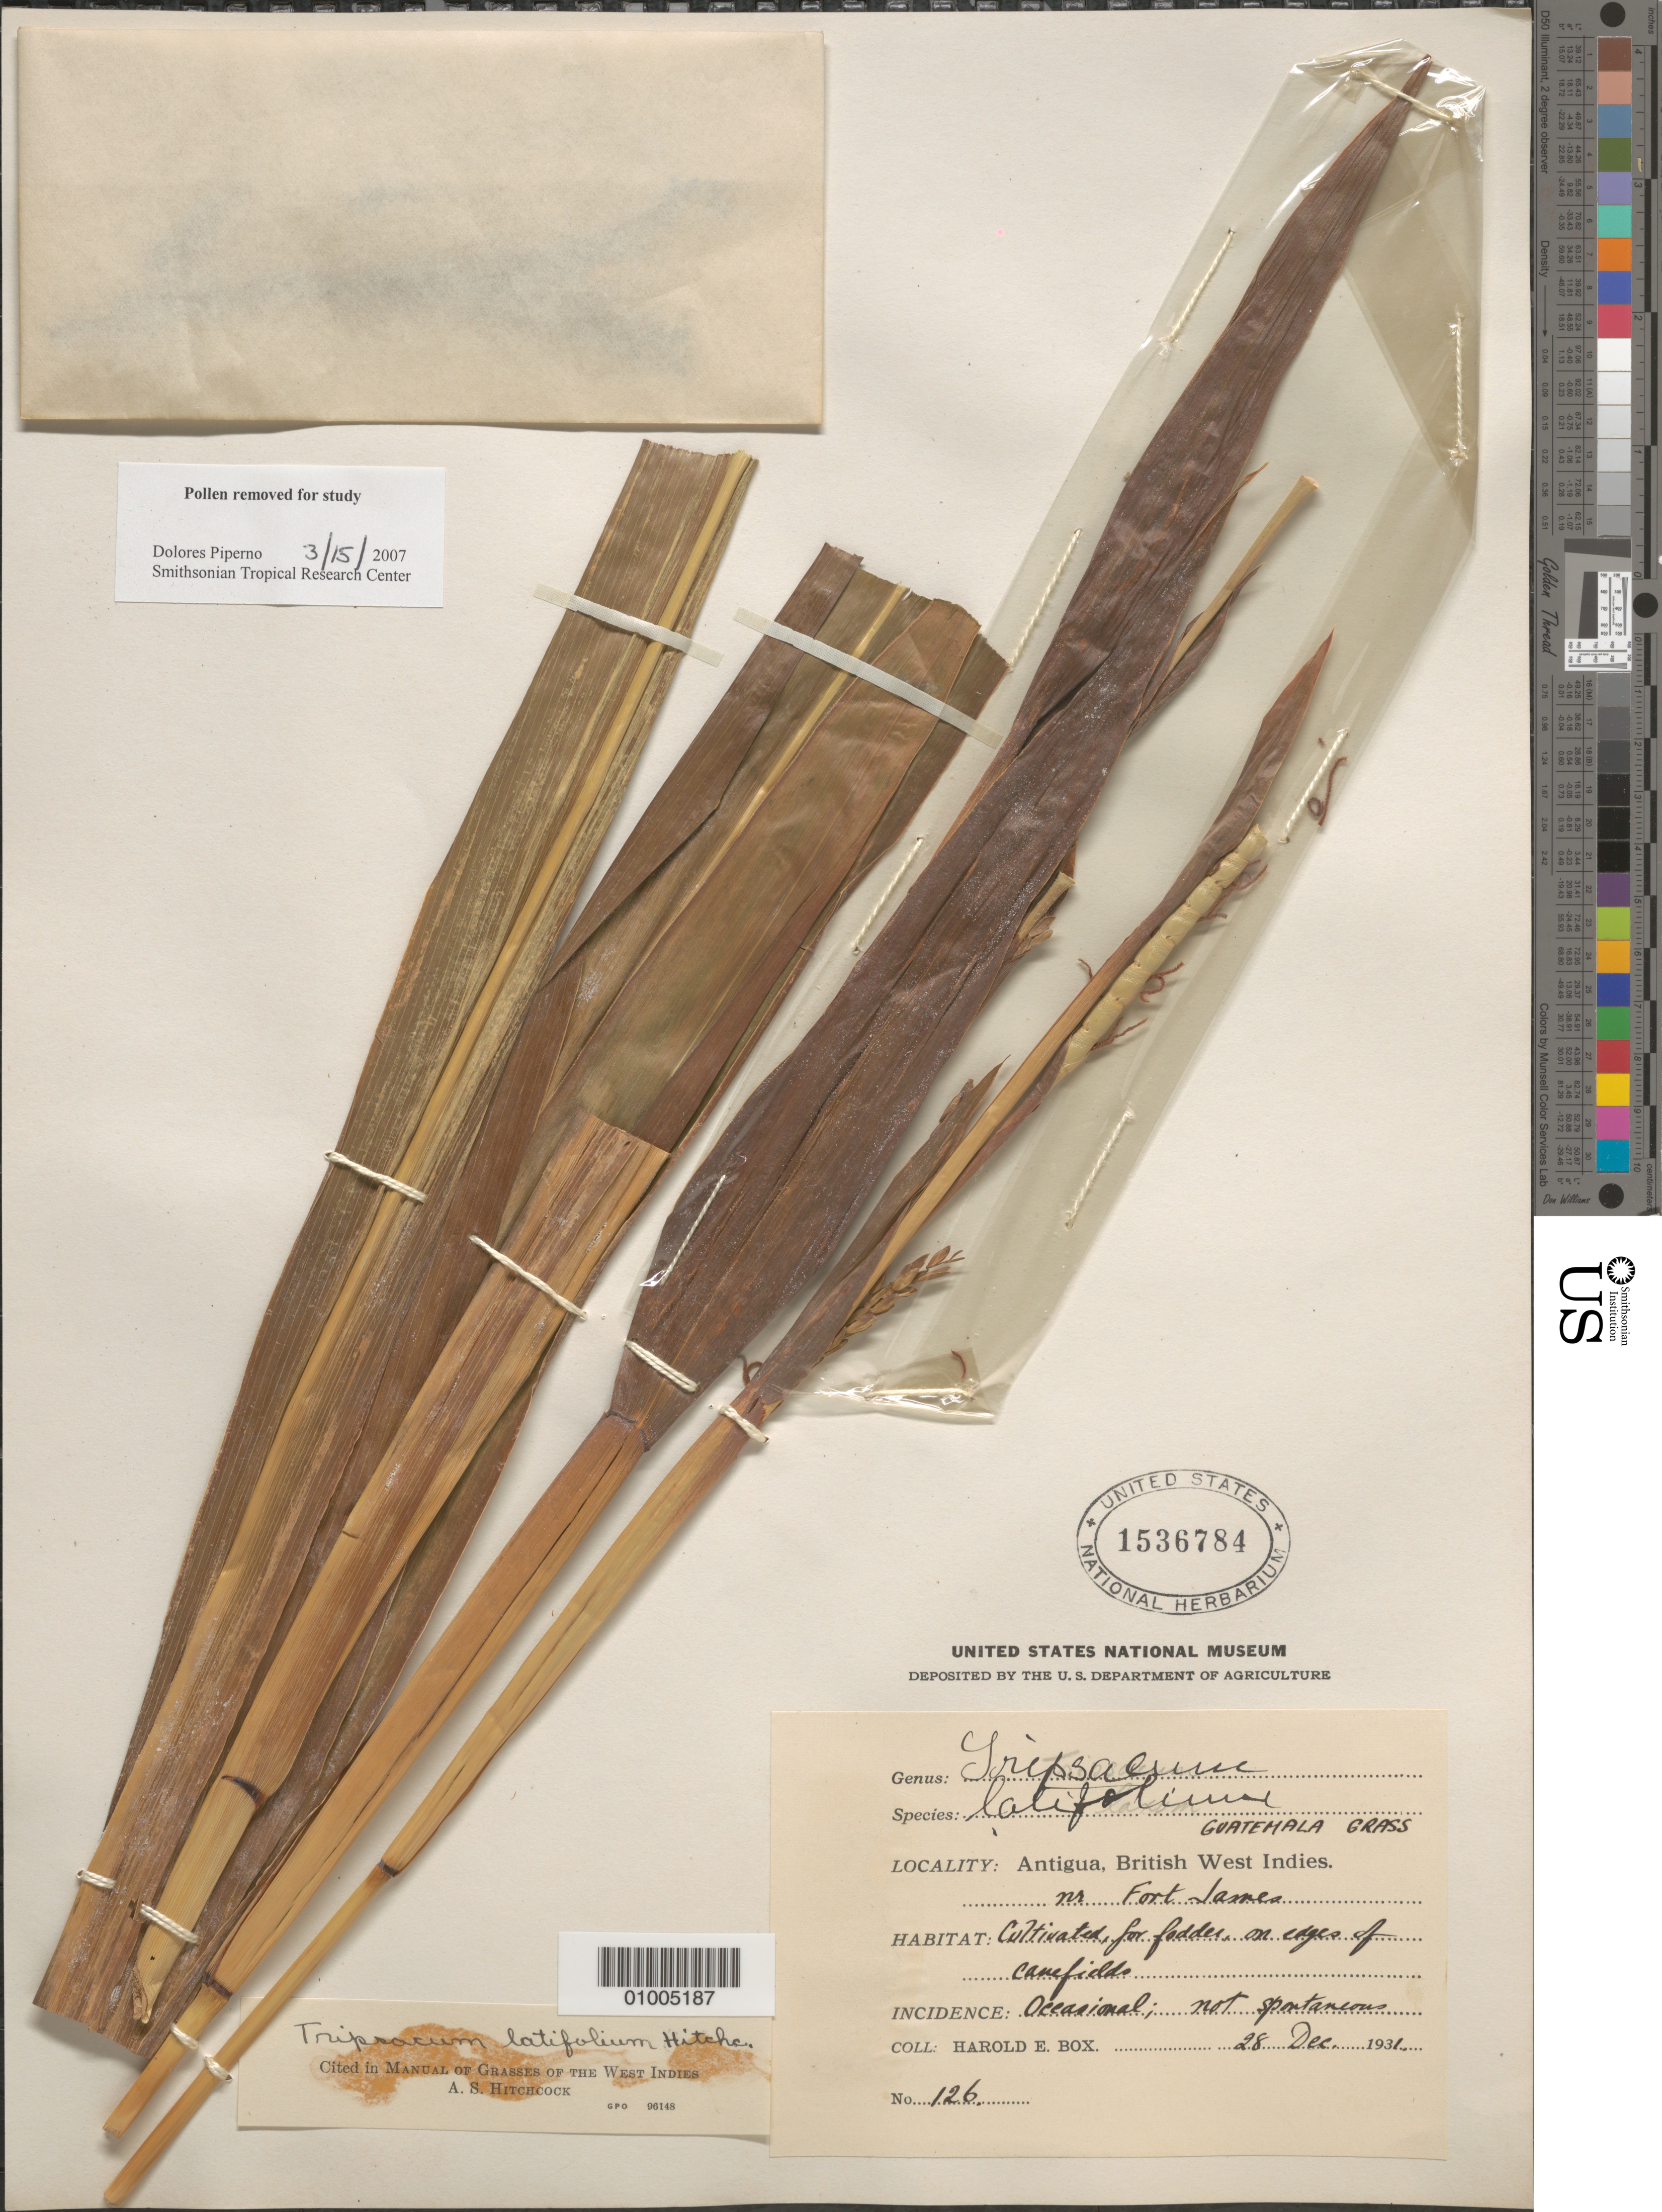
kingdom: Plantae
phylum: Tracheophyta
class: Liliopsida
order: Poales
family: Poaceae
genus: Tripsacum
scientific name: Tripsacum latifolium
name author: Hitchc.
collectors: H. E. Box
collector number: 126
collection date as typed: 28 Dec 1931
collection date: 1931-12-28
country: Antigua and Barbuda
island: Antigua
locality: Cultivated for fodder, on edges of canefields. Occasional. Near Fort James.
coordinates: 0 N, 0 E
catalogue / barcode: US 1536784